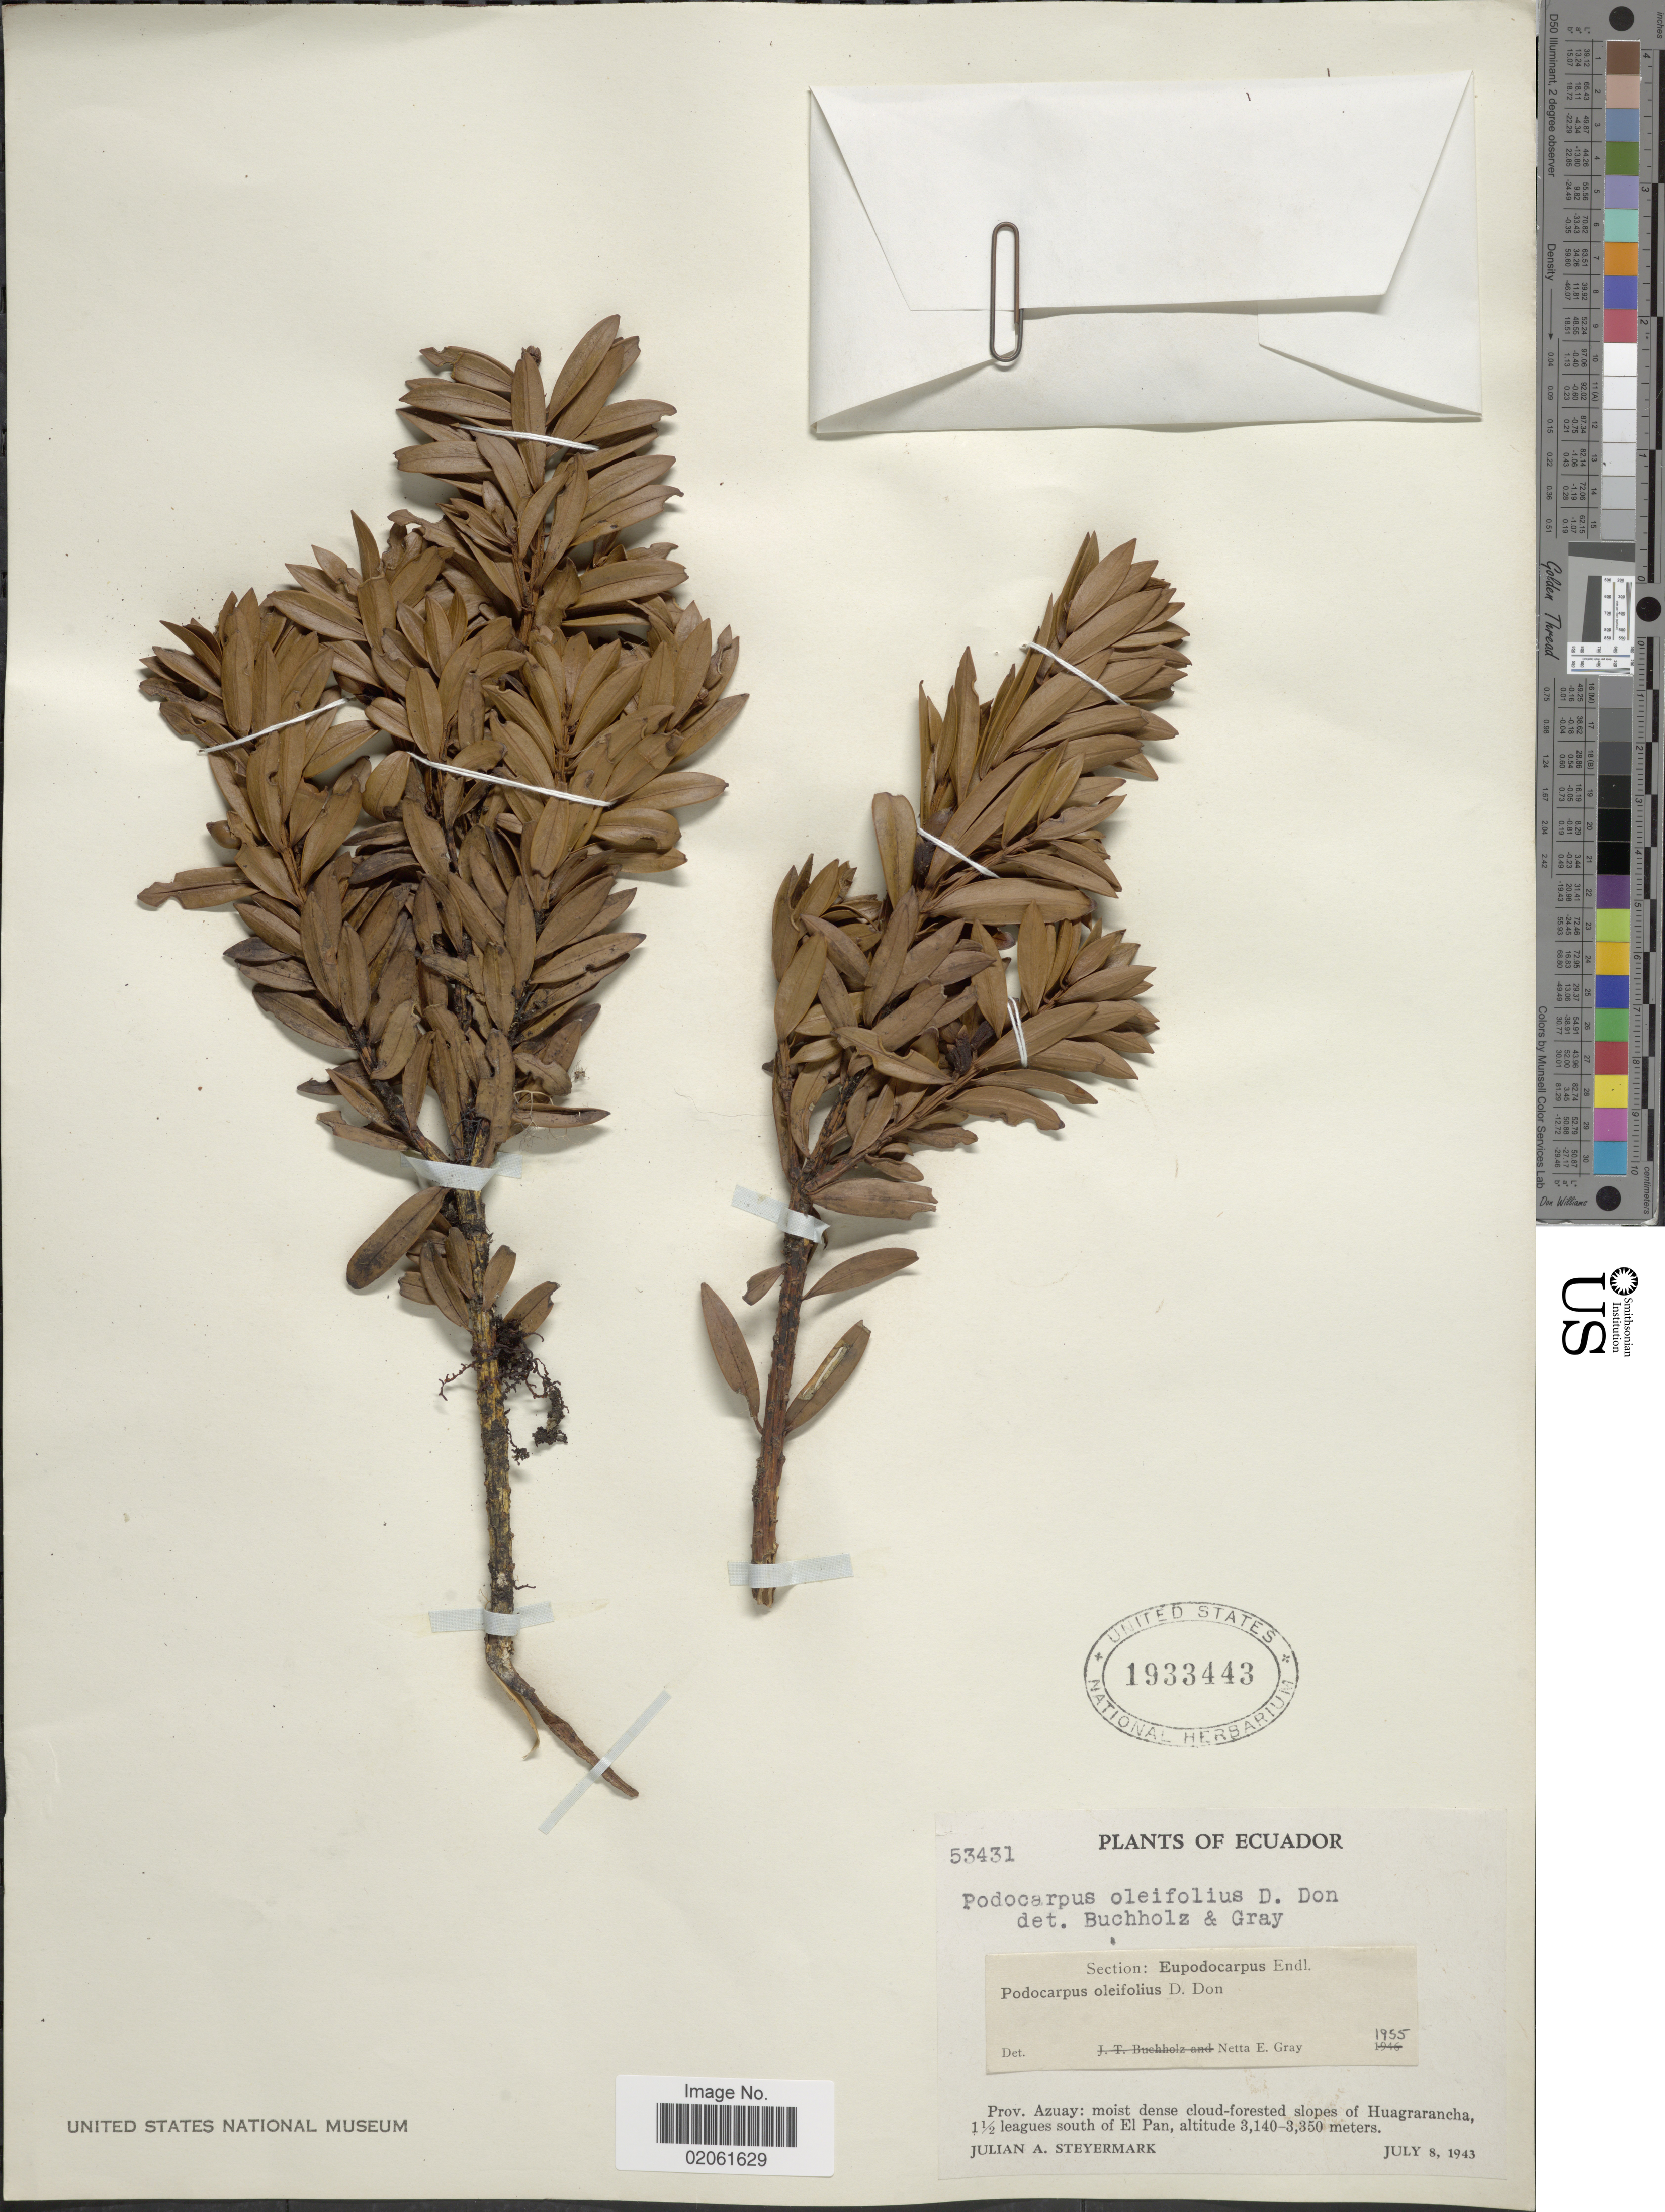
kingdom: Plantae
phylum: Tracheophyta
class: Pinopsida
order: Pinales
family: Podocarpaceae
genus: Podocarpus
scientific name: Podocarpus oleifolius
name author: D. Don ex Lamb.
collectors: J. Steyermark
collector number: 53431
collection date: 1943-07-08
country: Ecuador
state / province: Azuay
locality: Ecuador, Prov. Azuay: moist dense cloud-forest slopes of Huagrarancha 1½ leagues south of El Pan.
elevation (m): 3140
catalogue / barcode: US 1933443